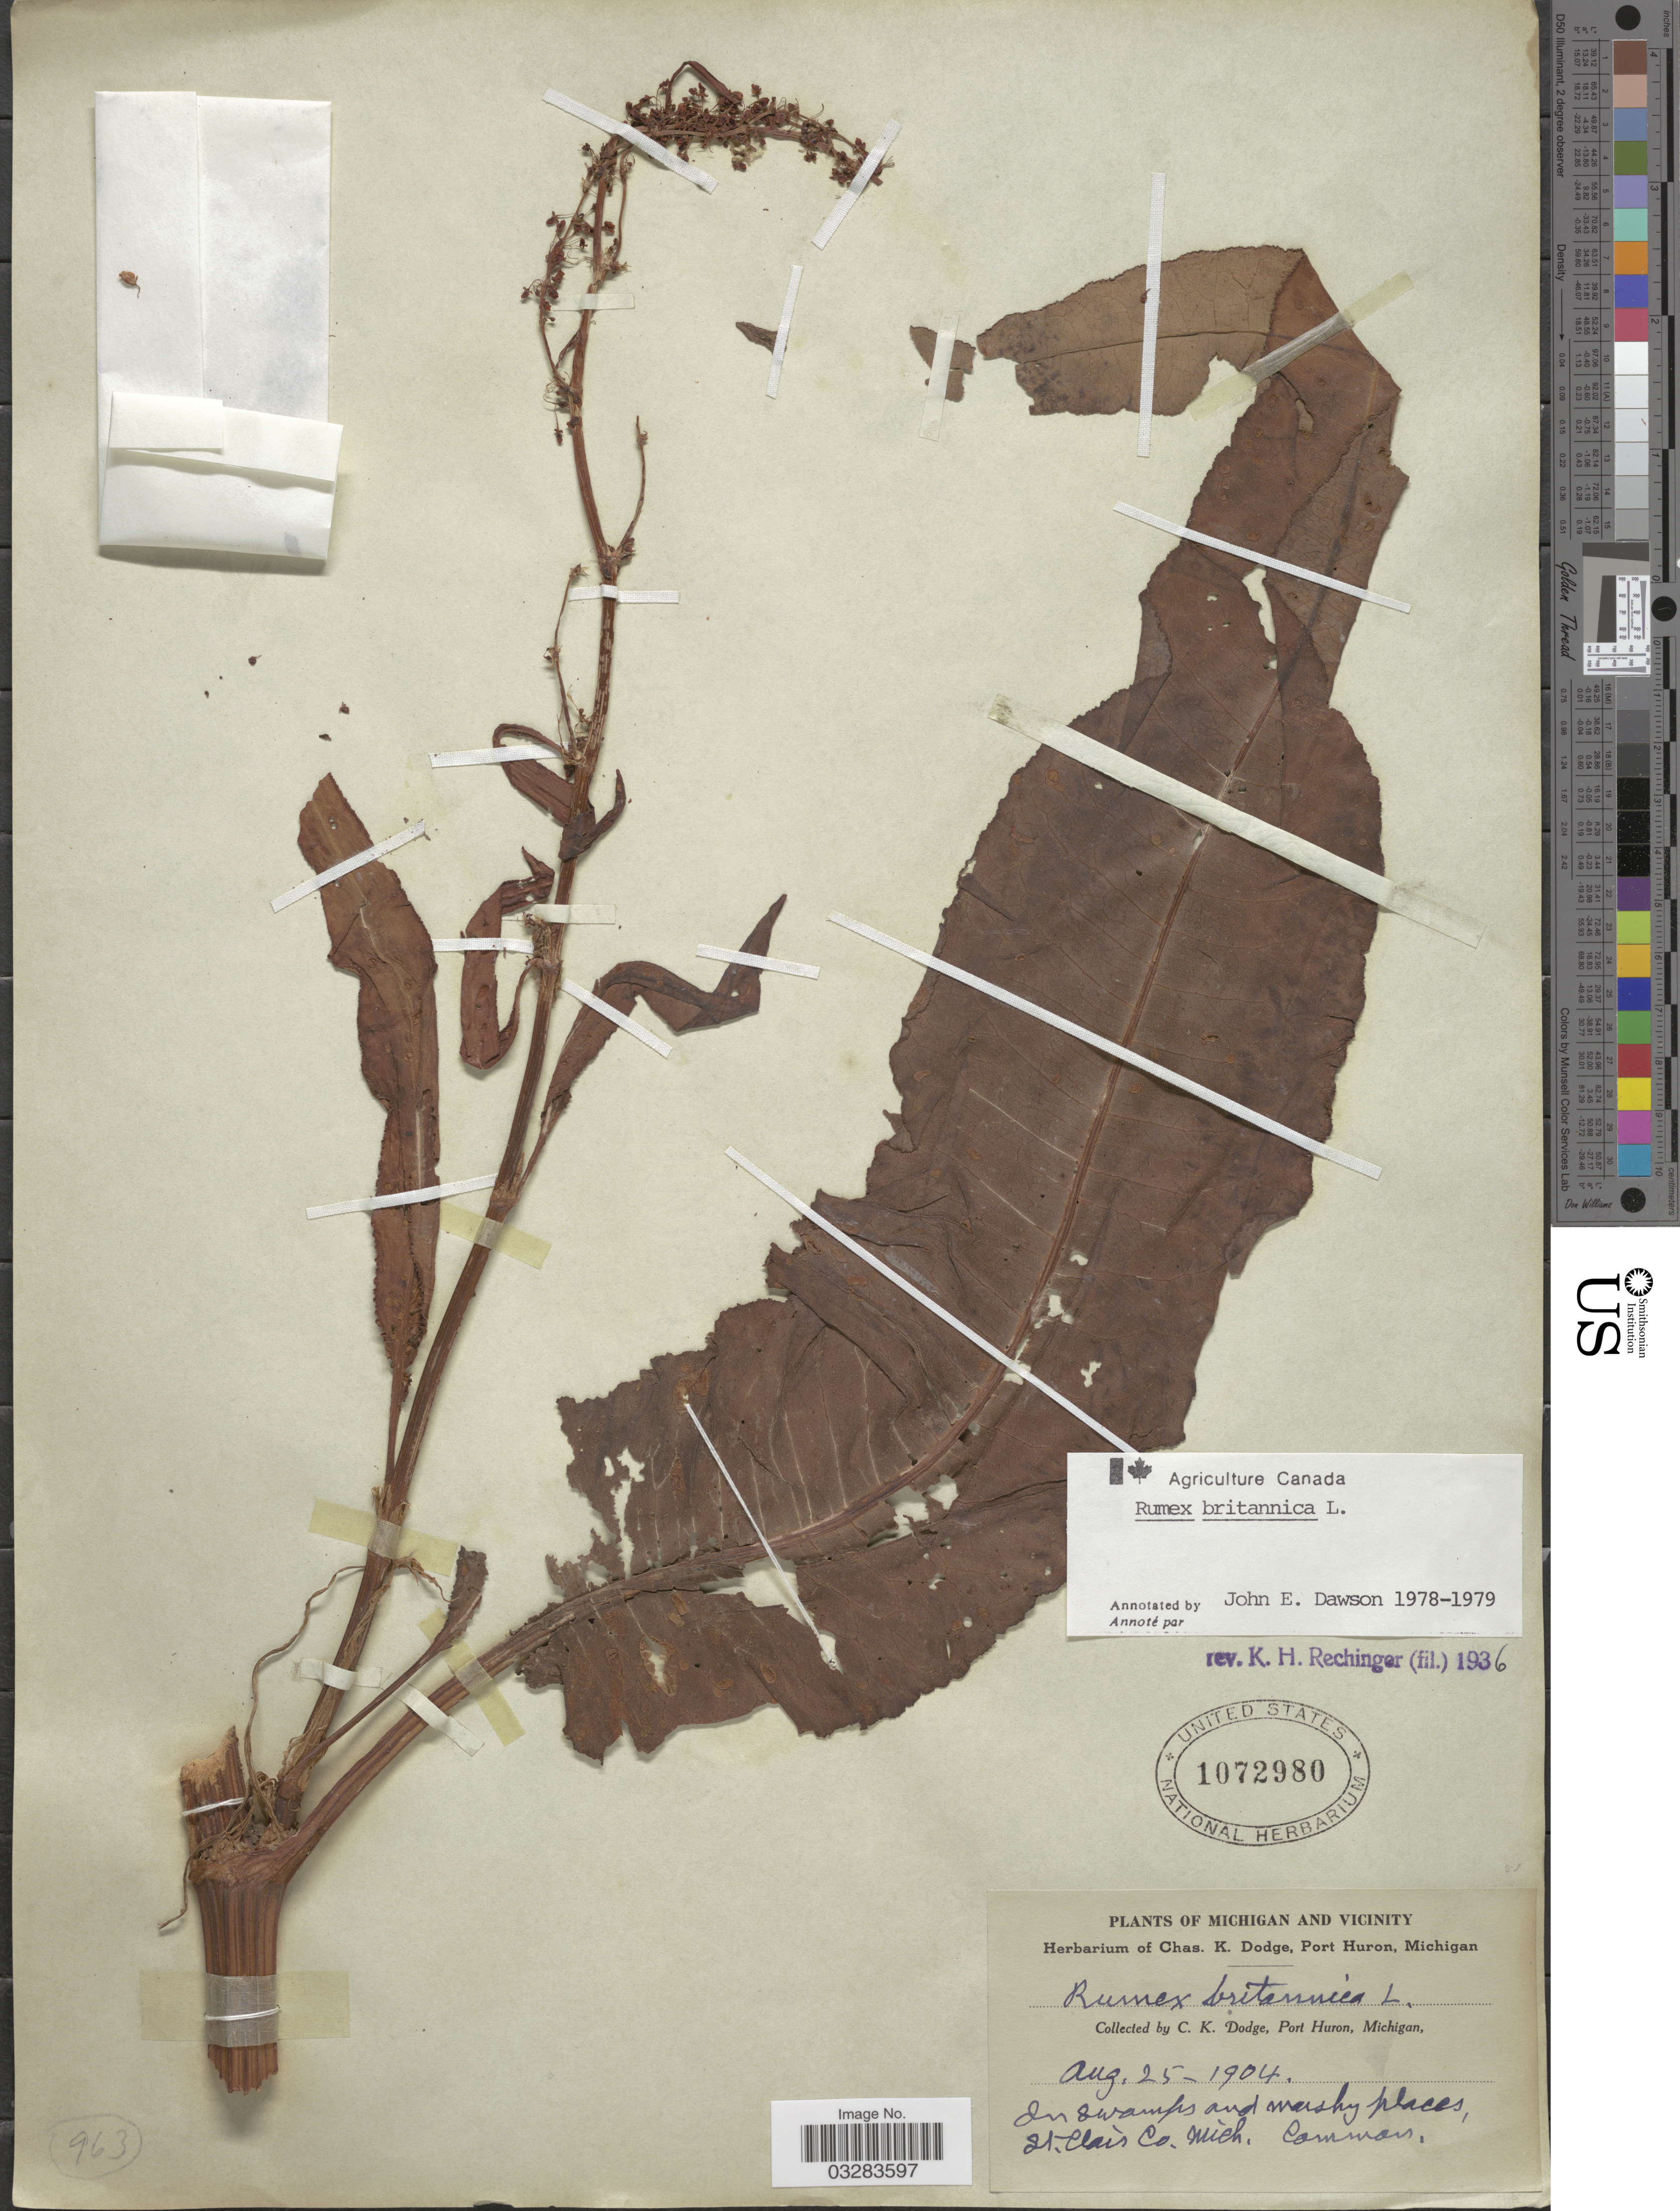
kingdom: Plantae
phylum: Tracheophyta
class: Magnoliopsida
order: Caryophyllales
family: Polygonaceae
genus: Rumex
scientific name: Rumex britannica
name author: L.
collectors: C. K. Dodge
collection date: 1904-08-25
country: United States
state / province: Michigan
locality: Michigan and vicinity. St. Clair Co. Port Huron [unsure placement]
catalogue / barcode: US 1072980